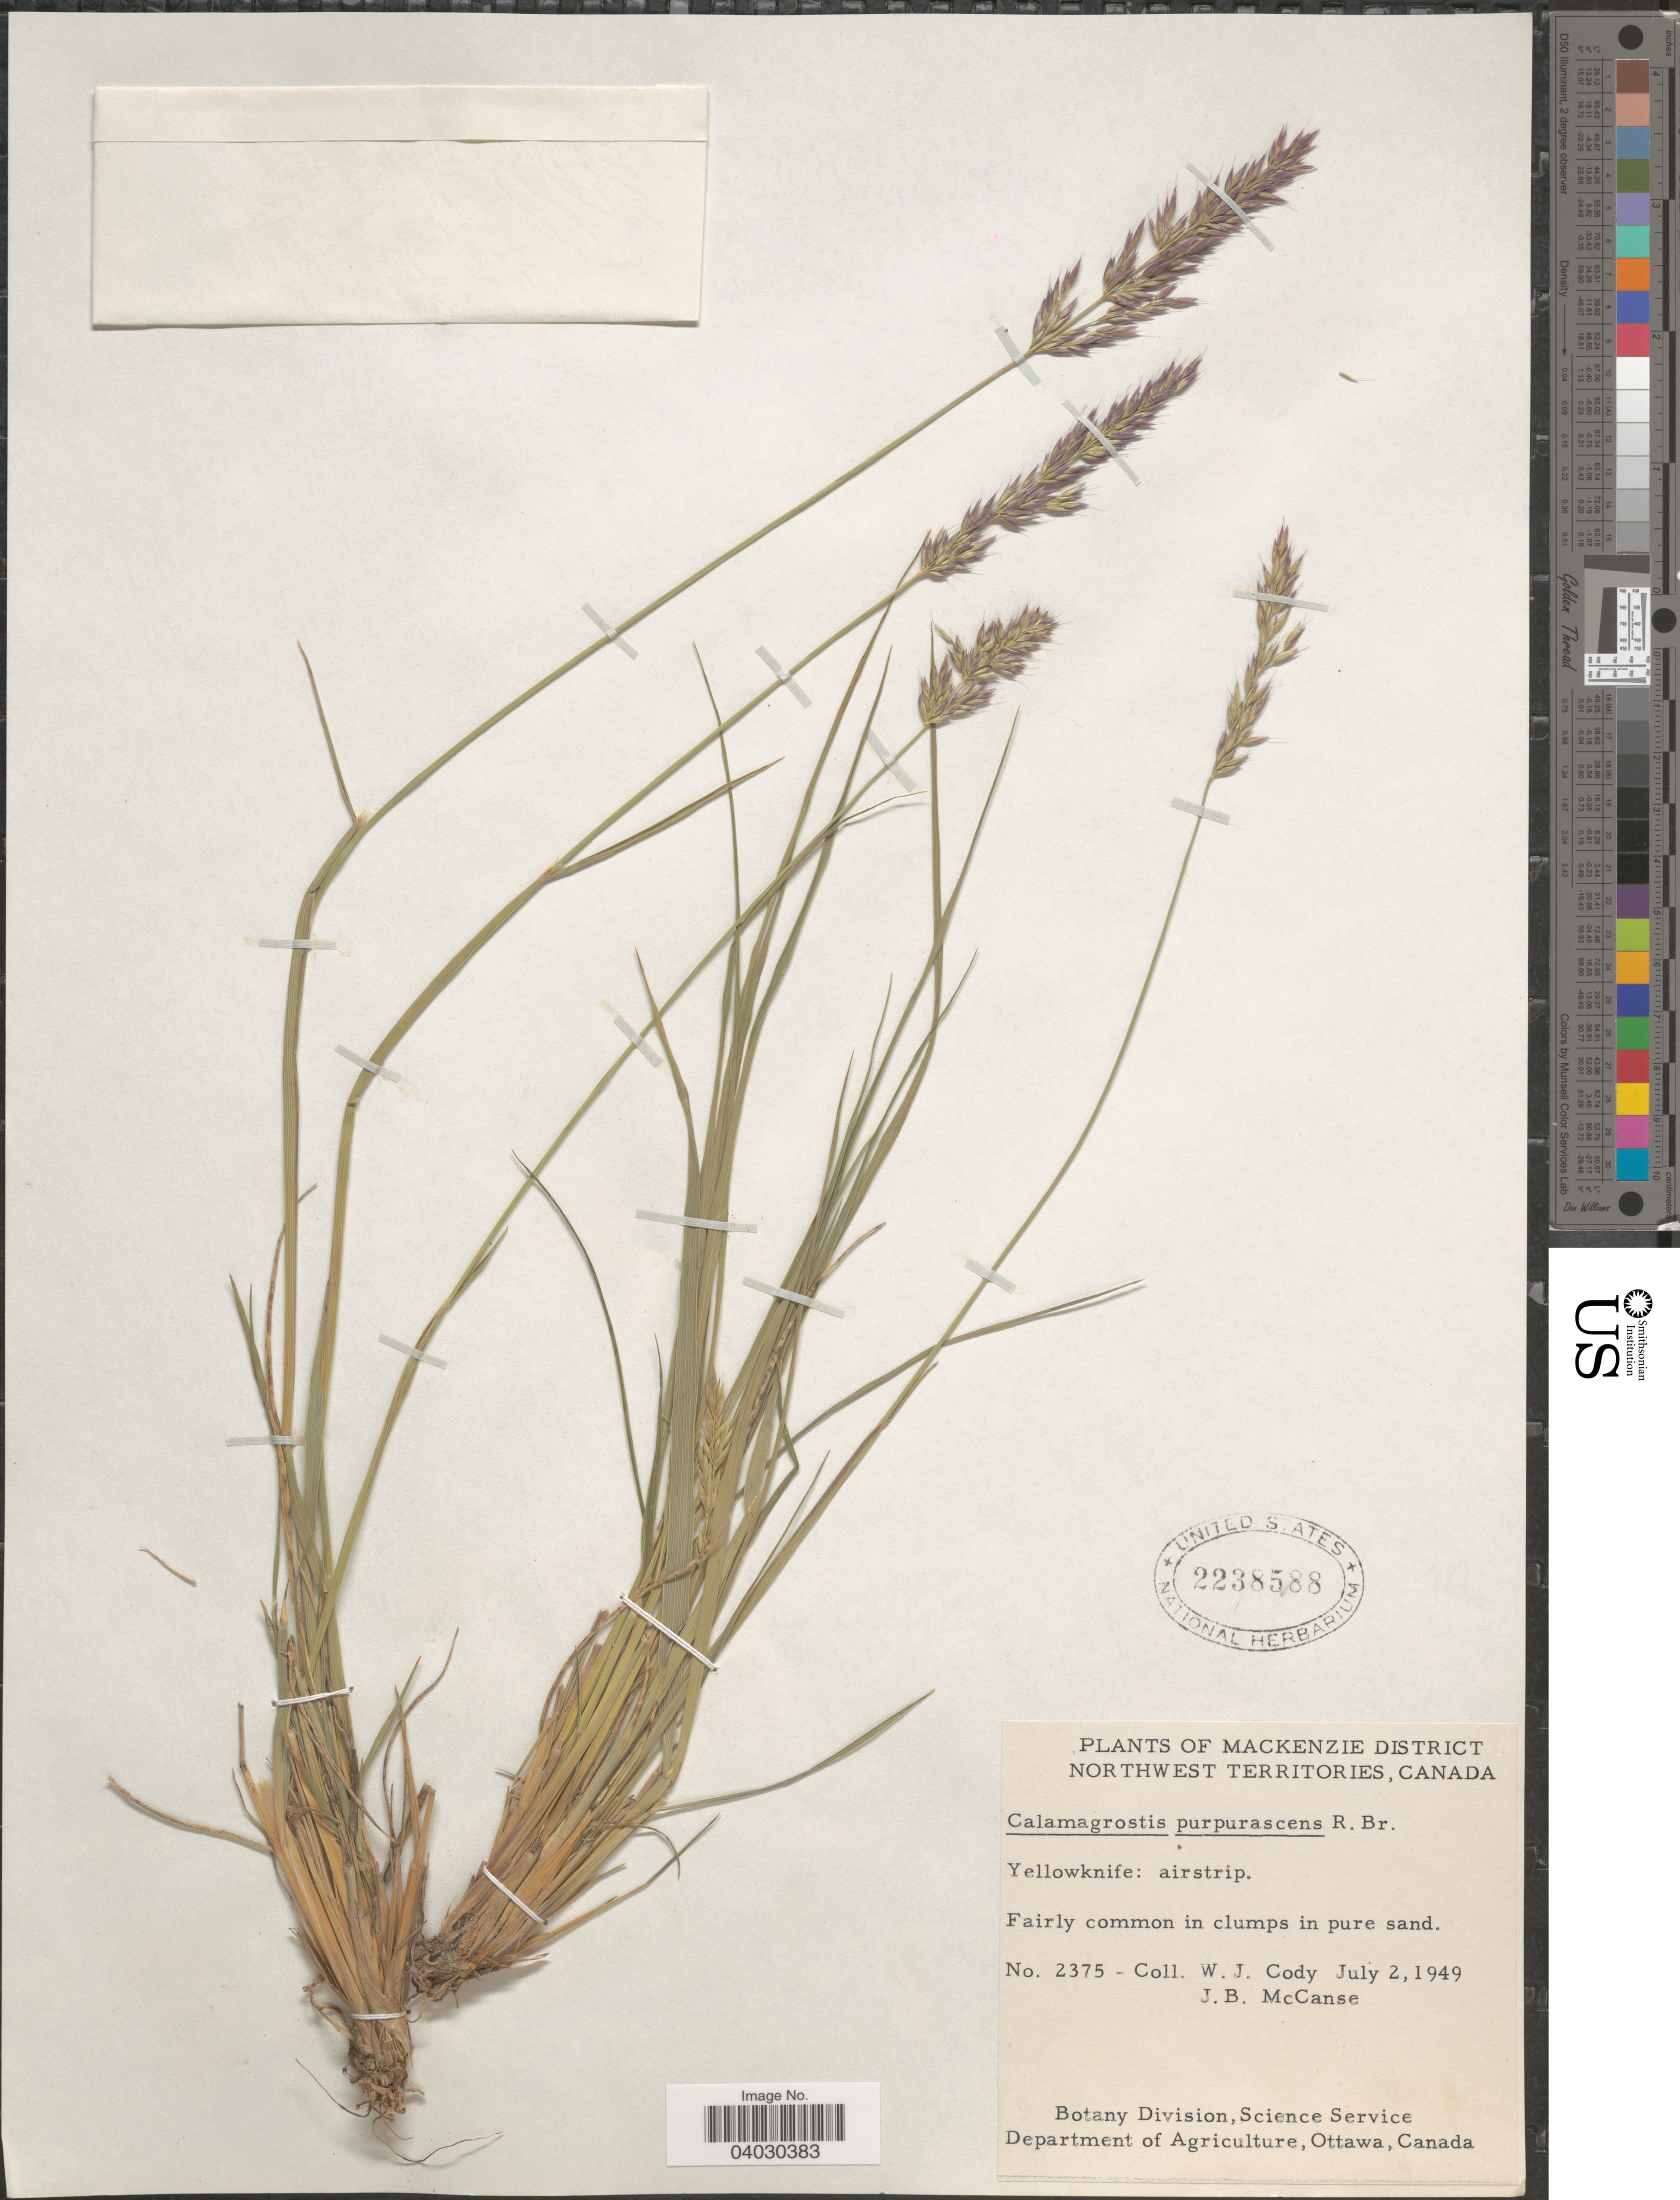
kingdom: Plantae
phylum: Tracheophyta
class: Liliopsida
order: Poales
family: Poaceae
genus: Calamagrostis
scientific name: Calamagrostis purpurascens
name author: R. Br.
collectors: W. Cody & J. McCanse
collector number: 2375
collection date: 1949-07-02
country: Canada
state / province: Northwest Territories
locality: Mackenzie District. Yellowknife: airstrip.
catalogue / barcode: US 2238588